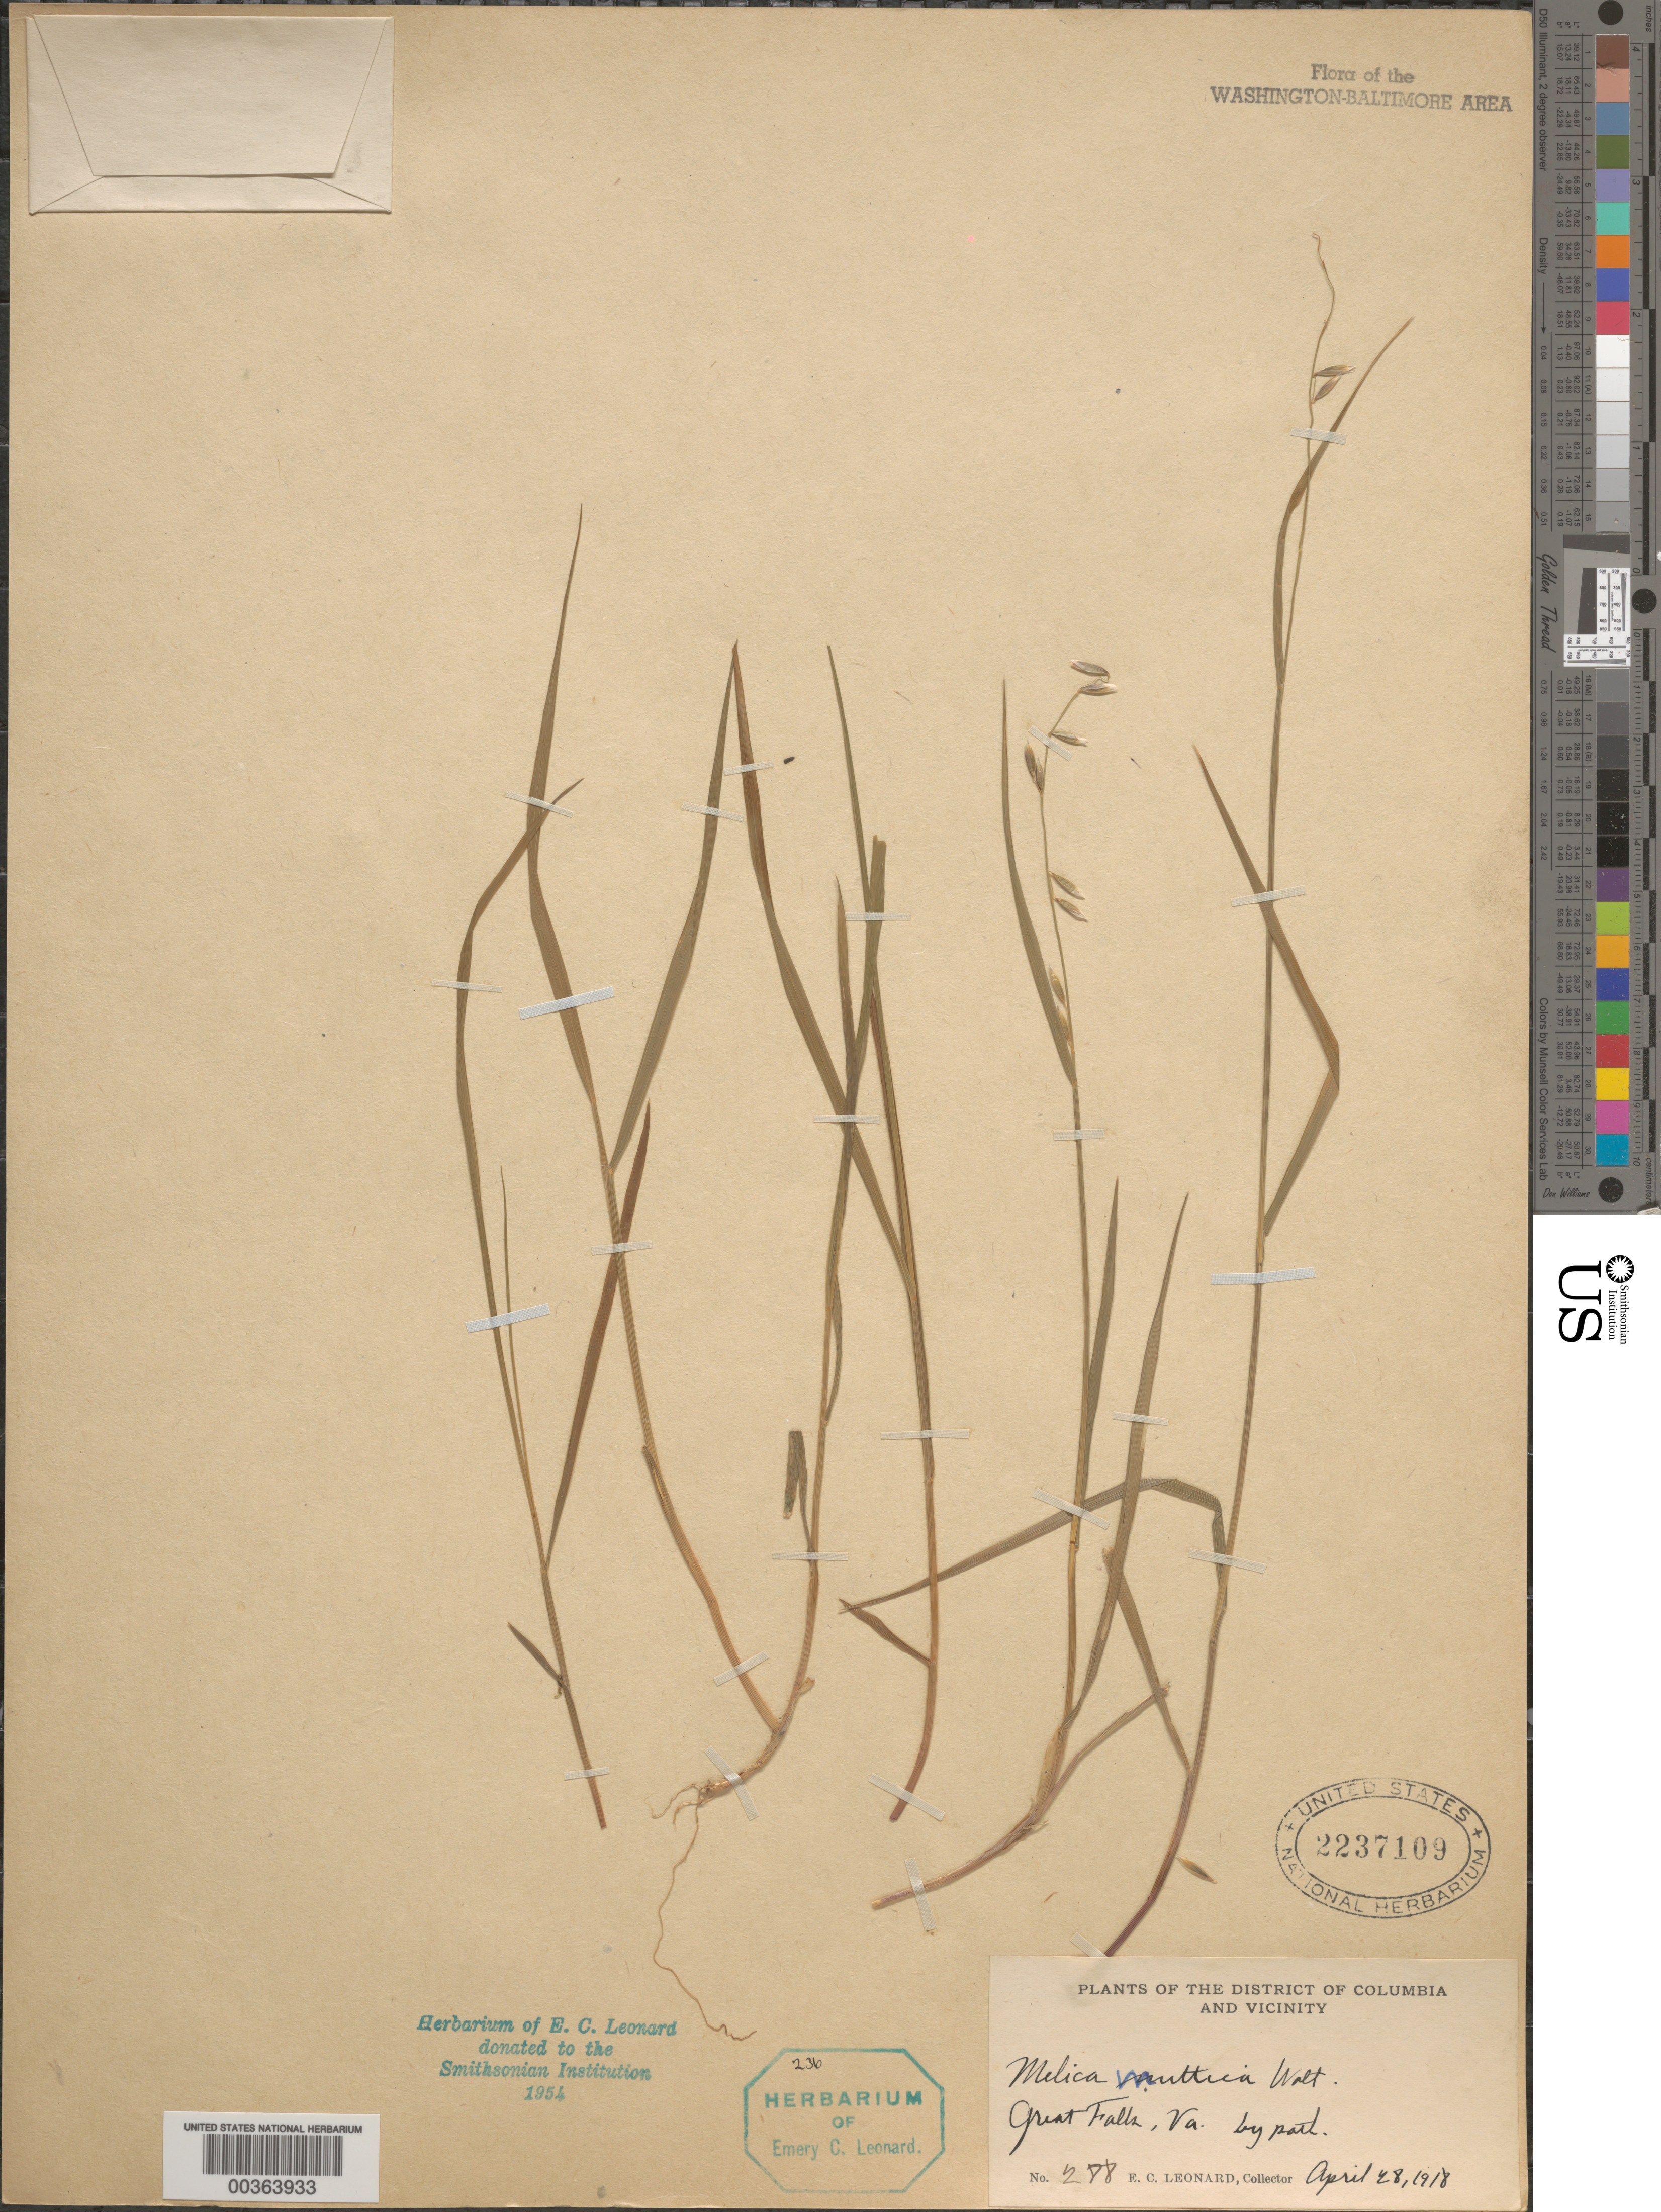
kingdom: Plantae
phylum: Tracheophyta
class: Liliopsida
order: Poales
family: Poaceae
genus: Melica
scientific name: Melica mutica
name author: Walter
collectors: E. C. Leonard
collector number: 288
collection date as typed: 28 Apr 1918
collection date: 1918-04-28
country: United States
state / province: Virginia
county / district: Fairfax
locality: Great Falls C. and O. Canal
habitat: By path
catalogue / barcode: US 2237109